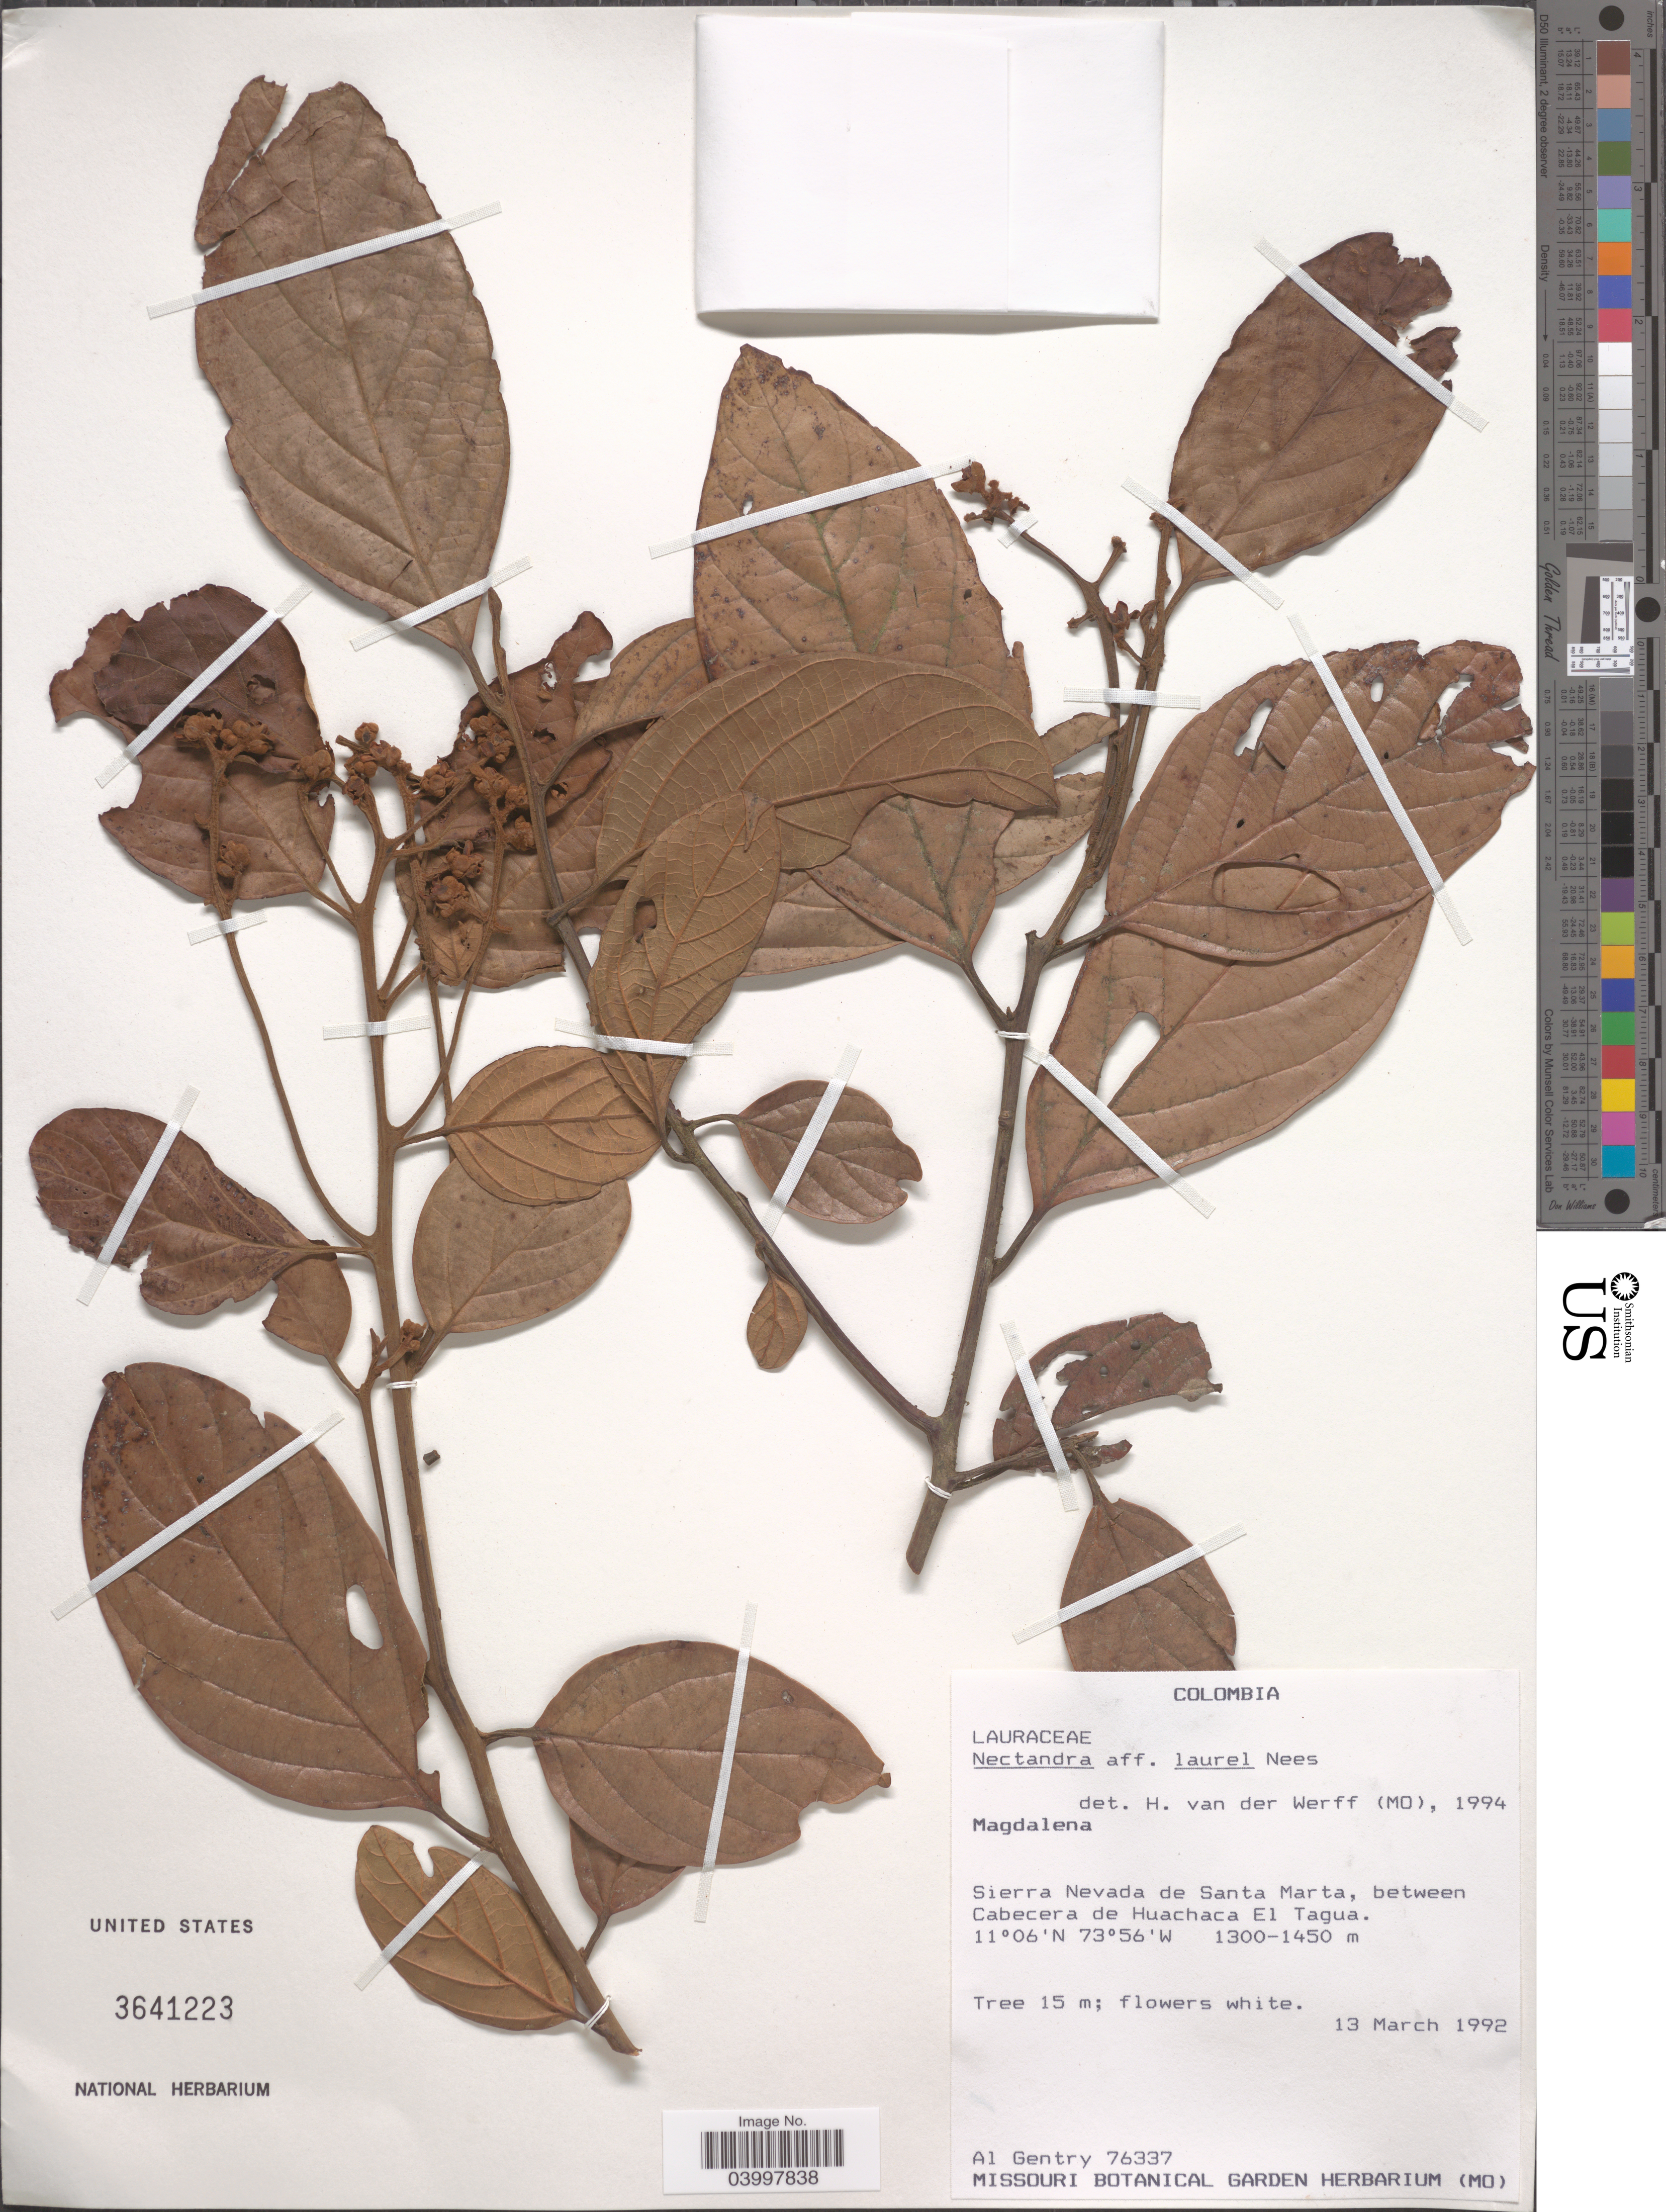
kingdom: Plantae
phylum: Tracheophyta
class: Magnoliopsida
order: Laurales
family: Lauraceae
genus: Nectandra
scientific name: Nectandra laurel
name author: Nees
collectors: A. H. Gentry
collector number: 76337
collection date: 1992-03-13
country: Colombia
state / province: Magdalena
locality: Sierra Nevada de Santa Marta, between Cabecera de Huachaca El Tagua.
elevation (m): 1300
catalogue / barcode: US 3641223